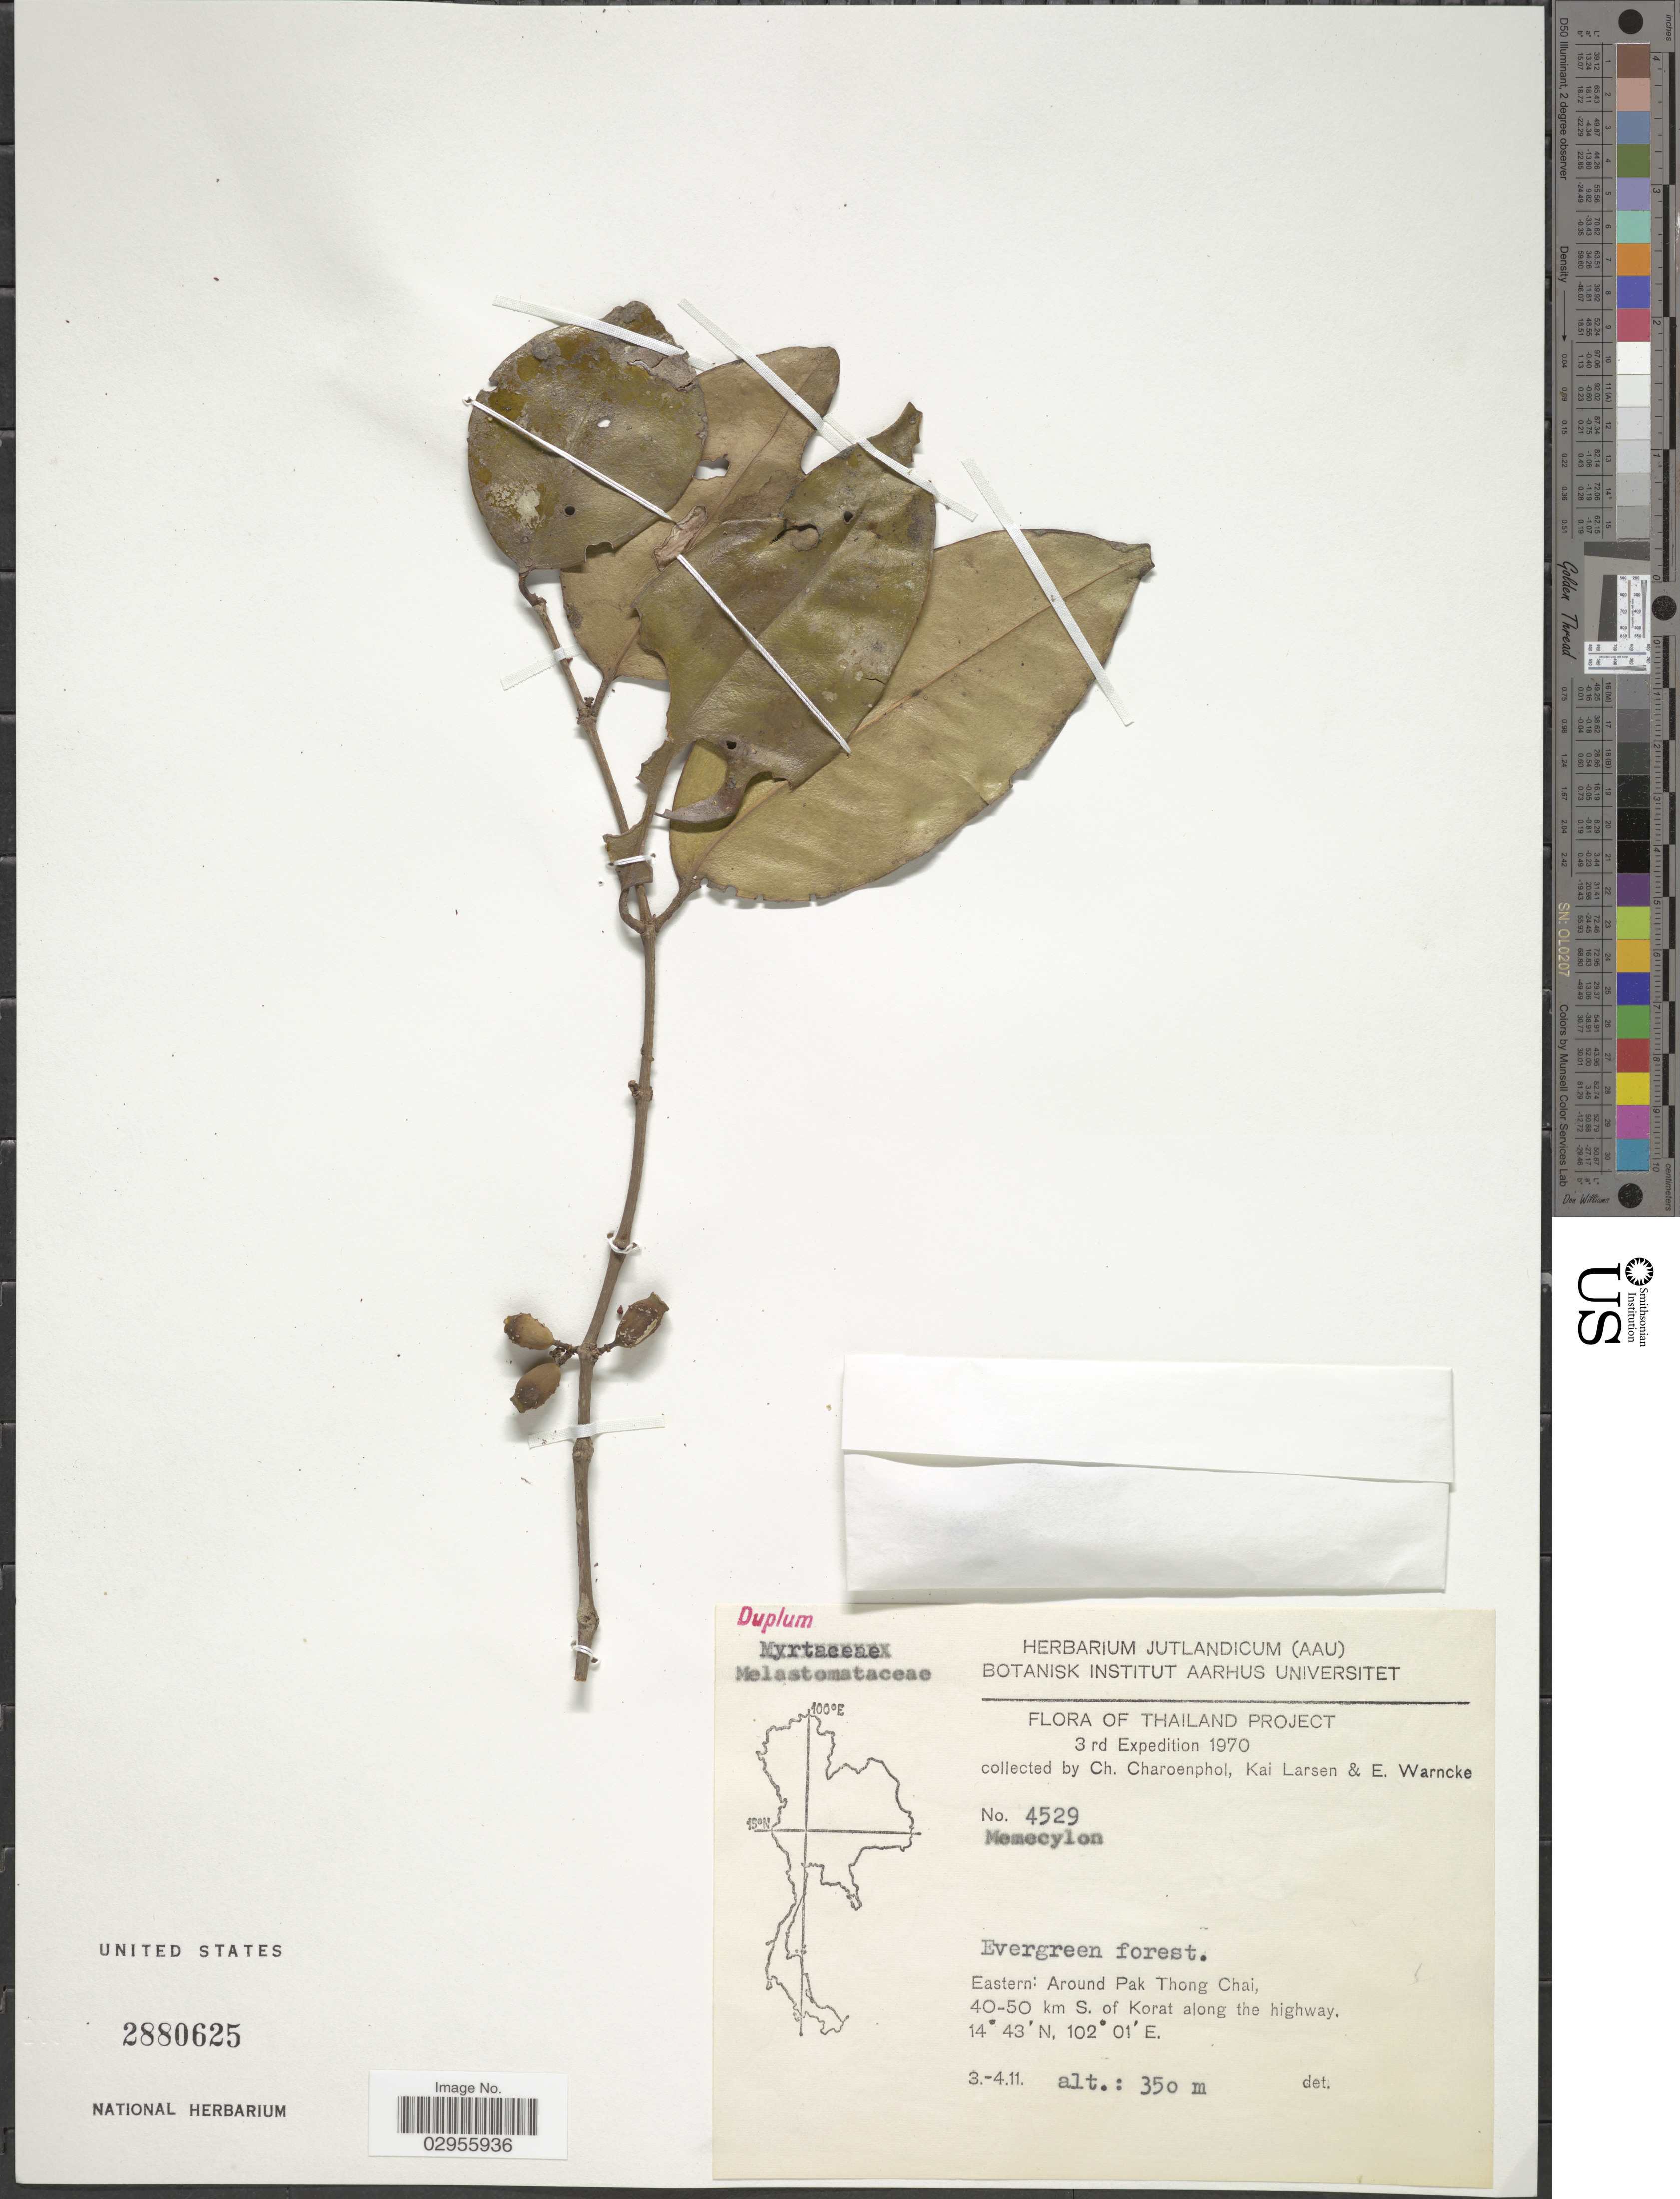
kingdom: Plantae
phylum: Tracheophyta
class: Magnoliopsida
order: Myrtales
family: Melastomataceae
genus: Memecylon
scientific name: Memecylon sp.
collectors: C. Charoenphol, K. Larsen & E. Warncke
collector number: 4529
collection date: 1970-11-03/1970-11-04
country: Thailand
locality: Eastern: Around Pak Thong Chai, 40-50 km S. of Korat along the highway.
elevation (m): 350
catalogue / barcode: US 2880625